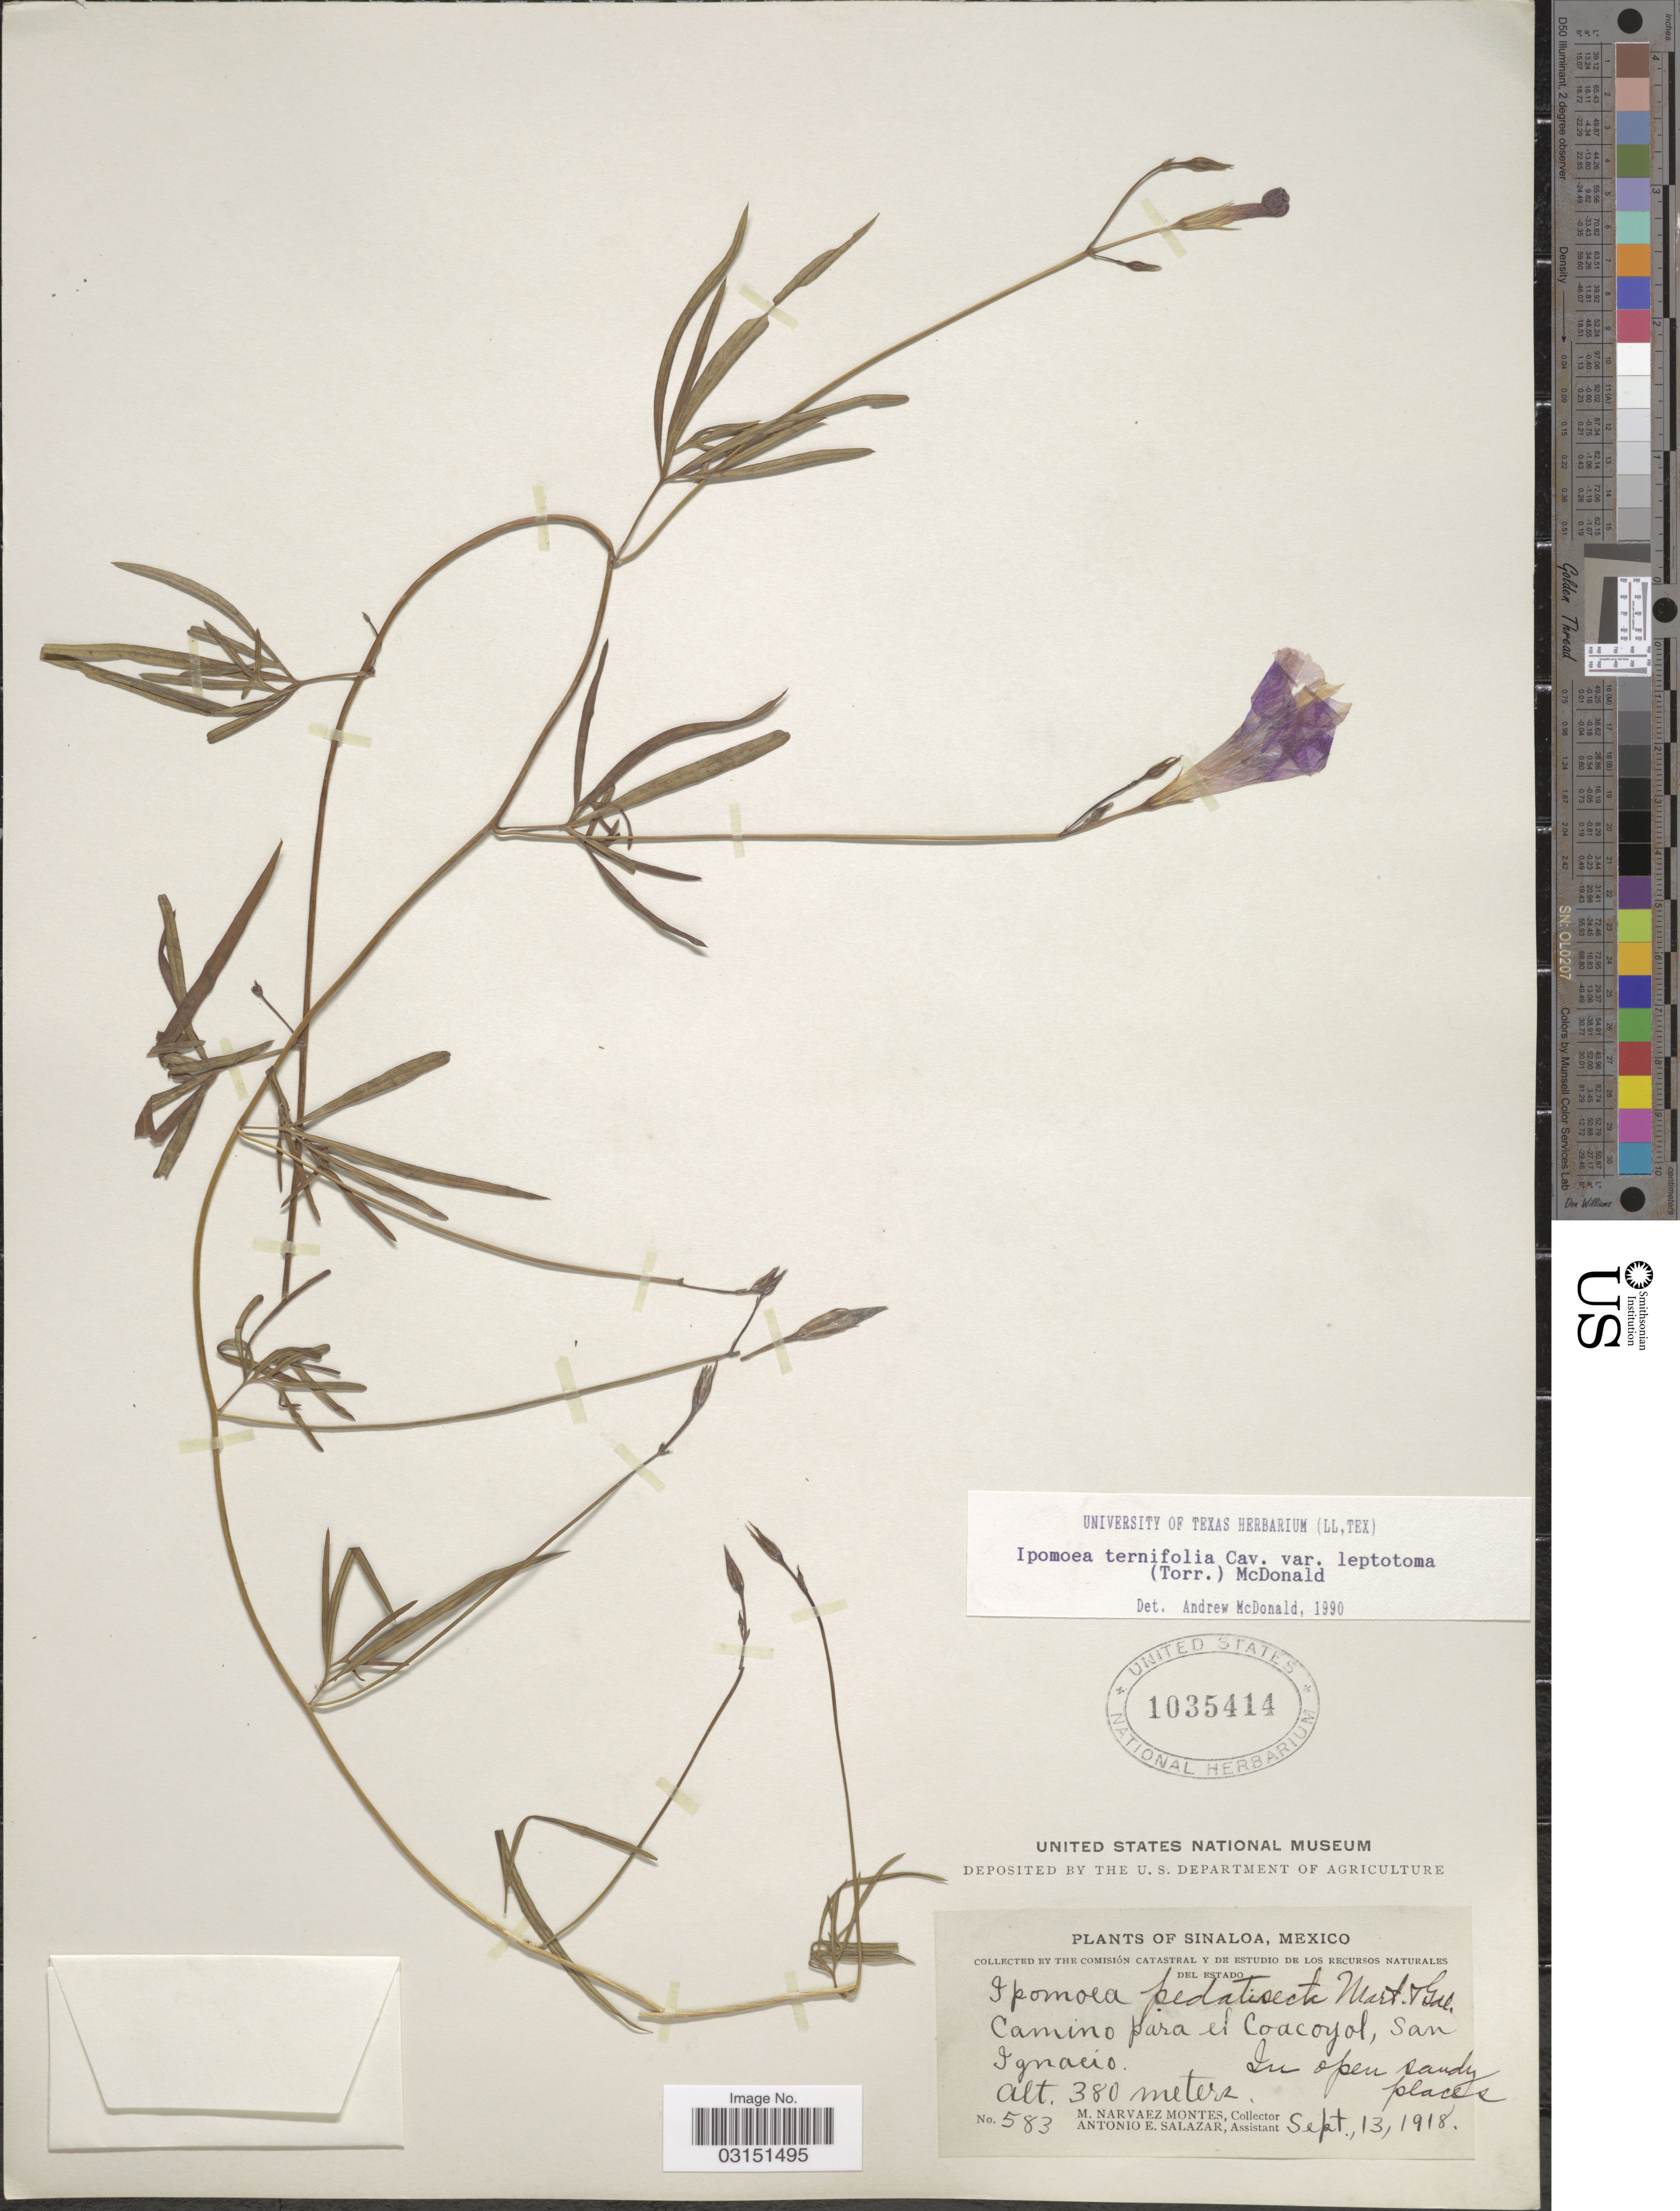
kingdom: Plantae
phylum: Tracheophyta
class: Magnoliopsida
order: Solanales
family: Convolvulaceae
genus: Ipomoea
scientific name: Ipomoea ternifolia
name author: Cav.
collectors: M. Narvaez-Montes & A. E. Salazar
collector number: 583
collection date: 1918-09-13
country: Mexico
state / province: Sinaloa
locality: Camino para el Coacoyol, San Ignacio.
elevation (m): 380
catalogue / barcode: US 1035414